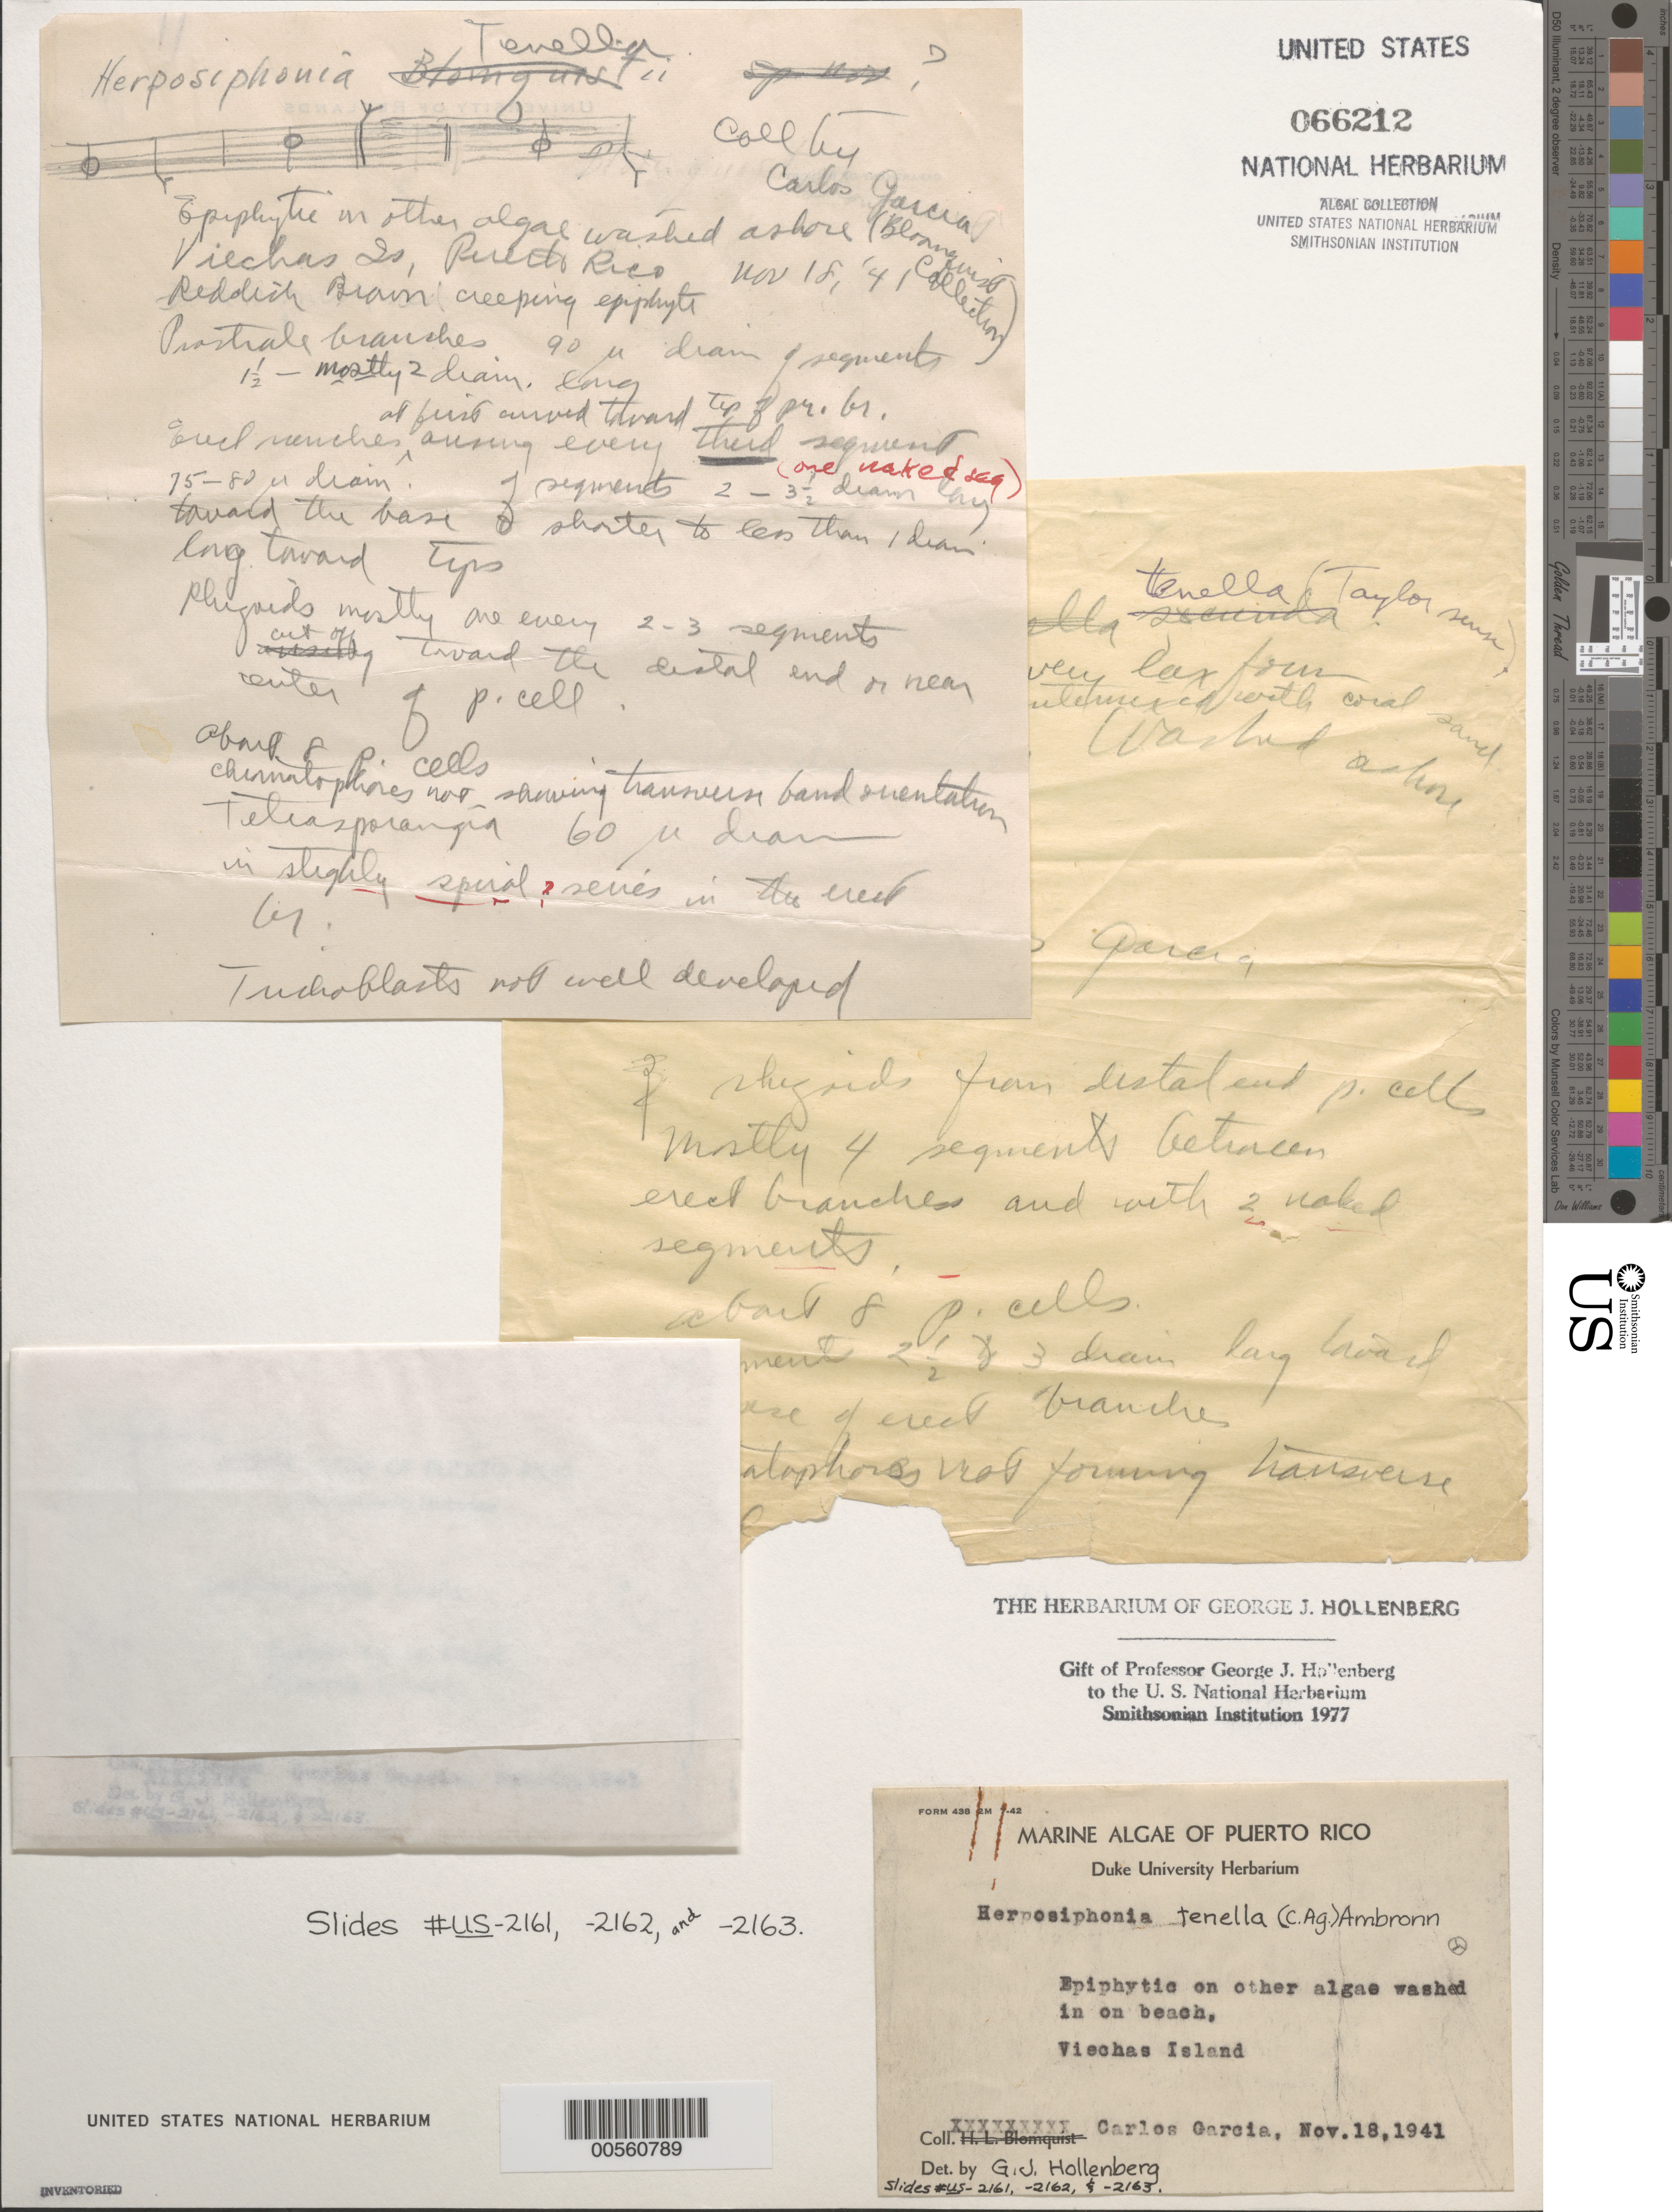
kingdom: Plantae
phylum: Rhodophyta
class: Florideophyceae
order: Ceramiales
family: Rhodomelaceae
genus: Herposiphonia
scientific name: Herposiphonia tenella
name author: (C. Agardh) Ambronn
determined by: Hollenberg, George J.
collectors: C. Garcia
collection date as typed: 18 Nov 1941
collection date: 1941-11-18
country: Puerto Rico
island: Viechas Island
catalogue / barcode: US 66212